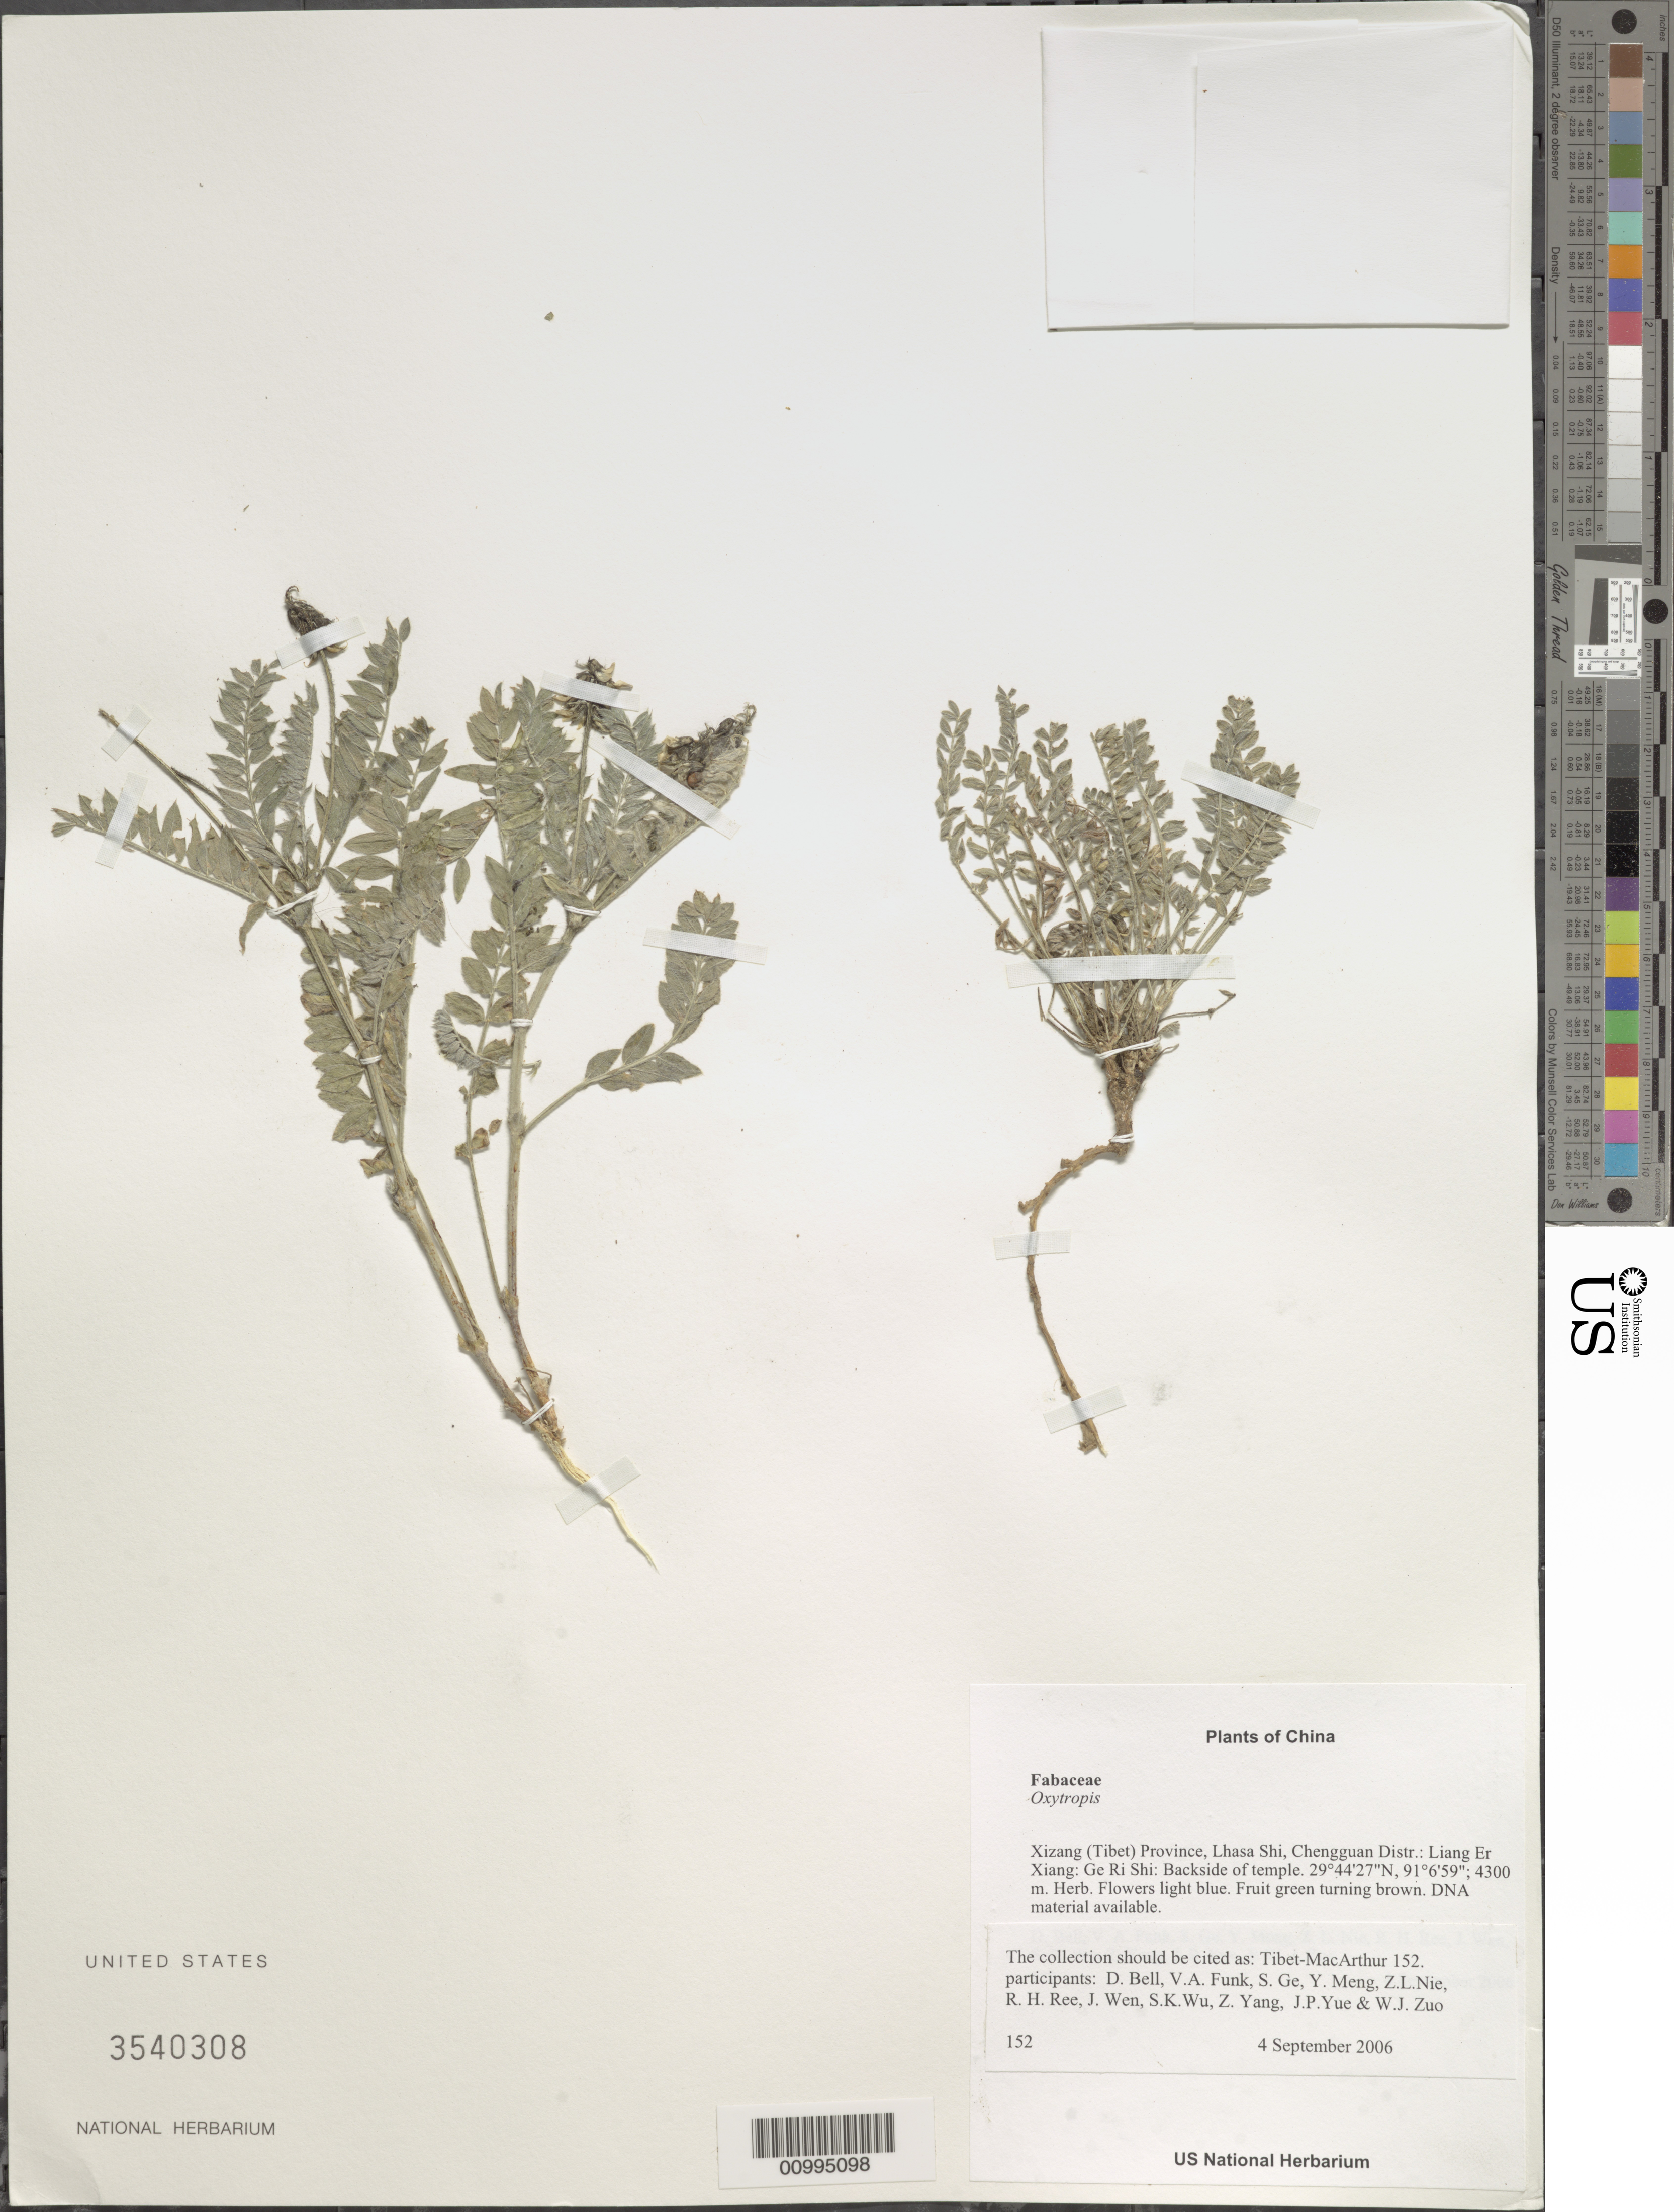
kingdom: Plantae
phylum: Tracheophyta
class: Magnoliopsida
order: Fabales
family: Fabaceae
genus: Oxytropis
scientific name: Oxytropis sp.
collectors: Tibet-MacArthur, D. A. Bell, V. Funk, S. Ge, Y. Meng, Z. Nie, R. Ree, J. Wen, S. K. Wu, Z. Yang, J. Yue & W. Zuo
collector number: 152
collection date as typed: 04 Sep 2006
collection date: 2006-09-04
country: China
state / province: Xizang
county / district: Lhasa Shi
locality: Chengguan Distr.: Liang Er Xiang: Ge Ri Shi. Backside of temple.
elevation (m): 4300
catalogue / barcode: US 3540308